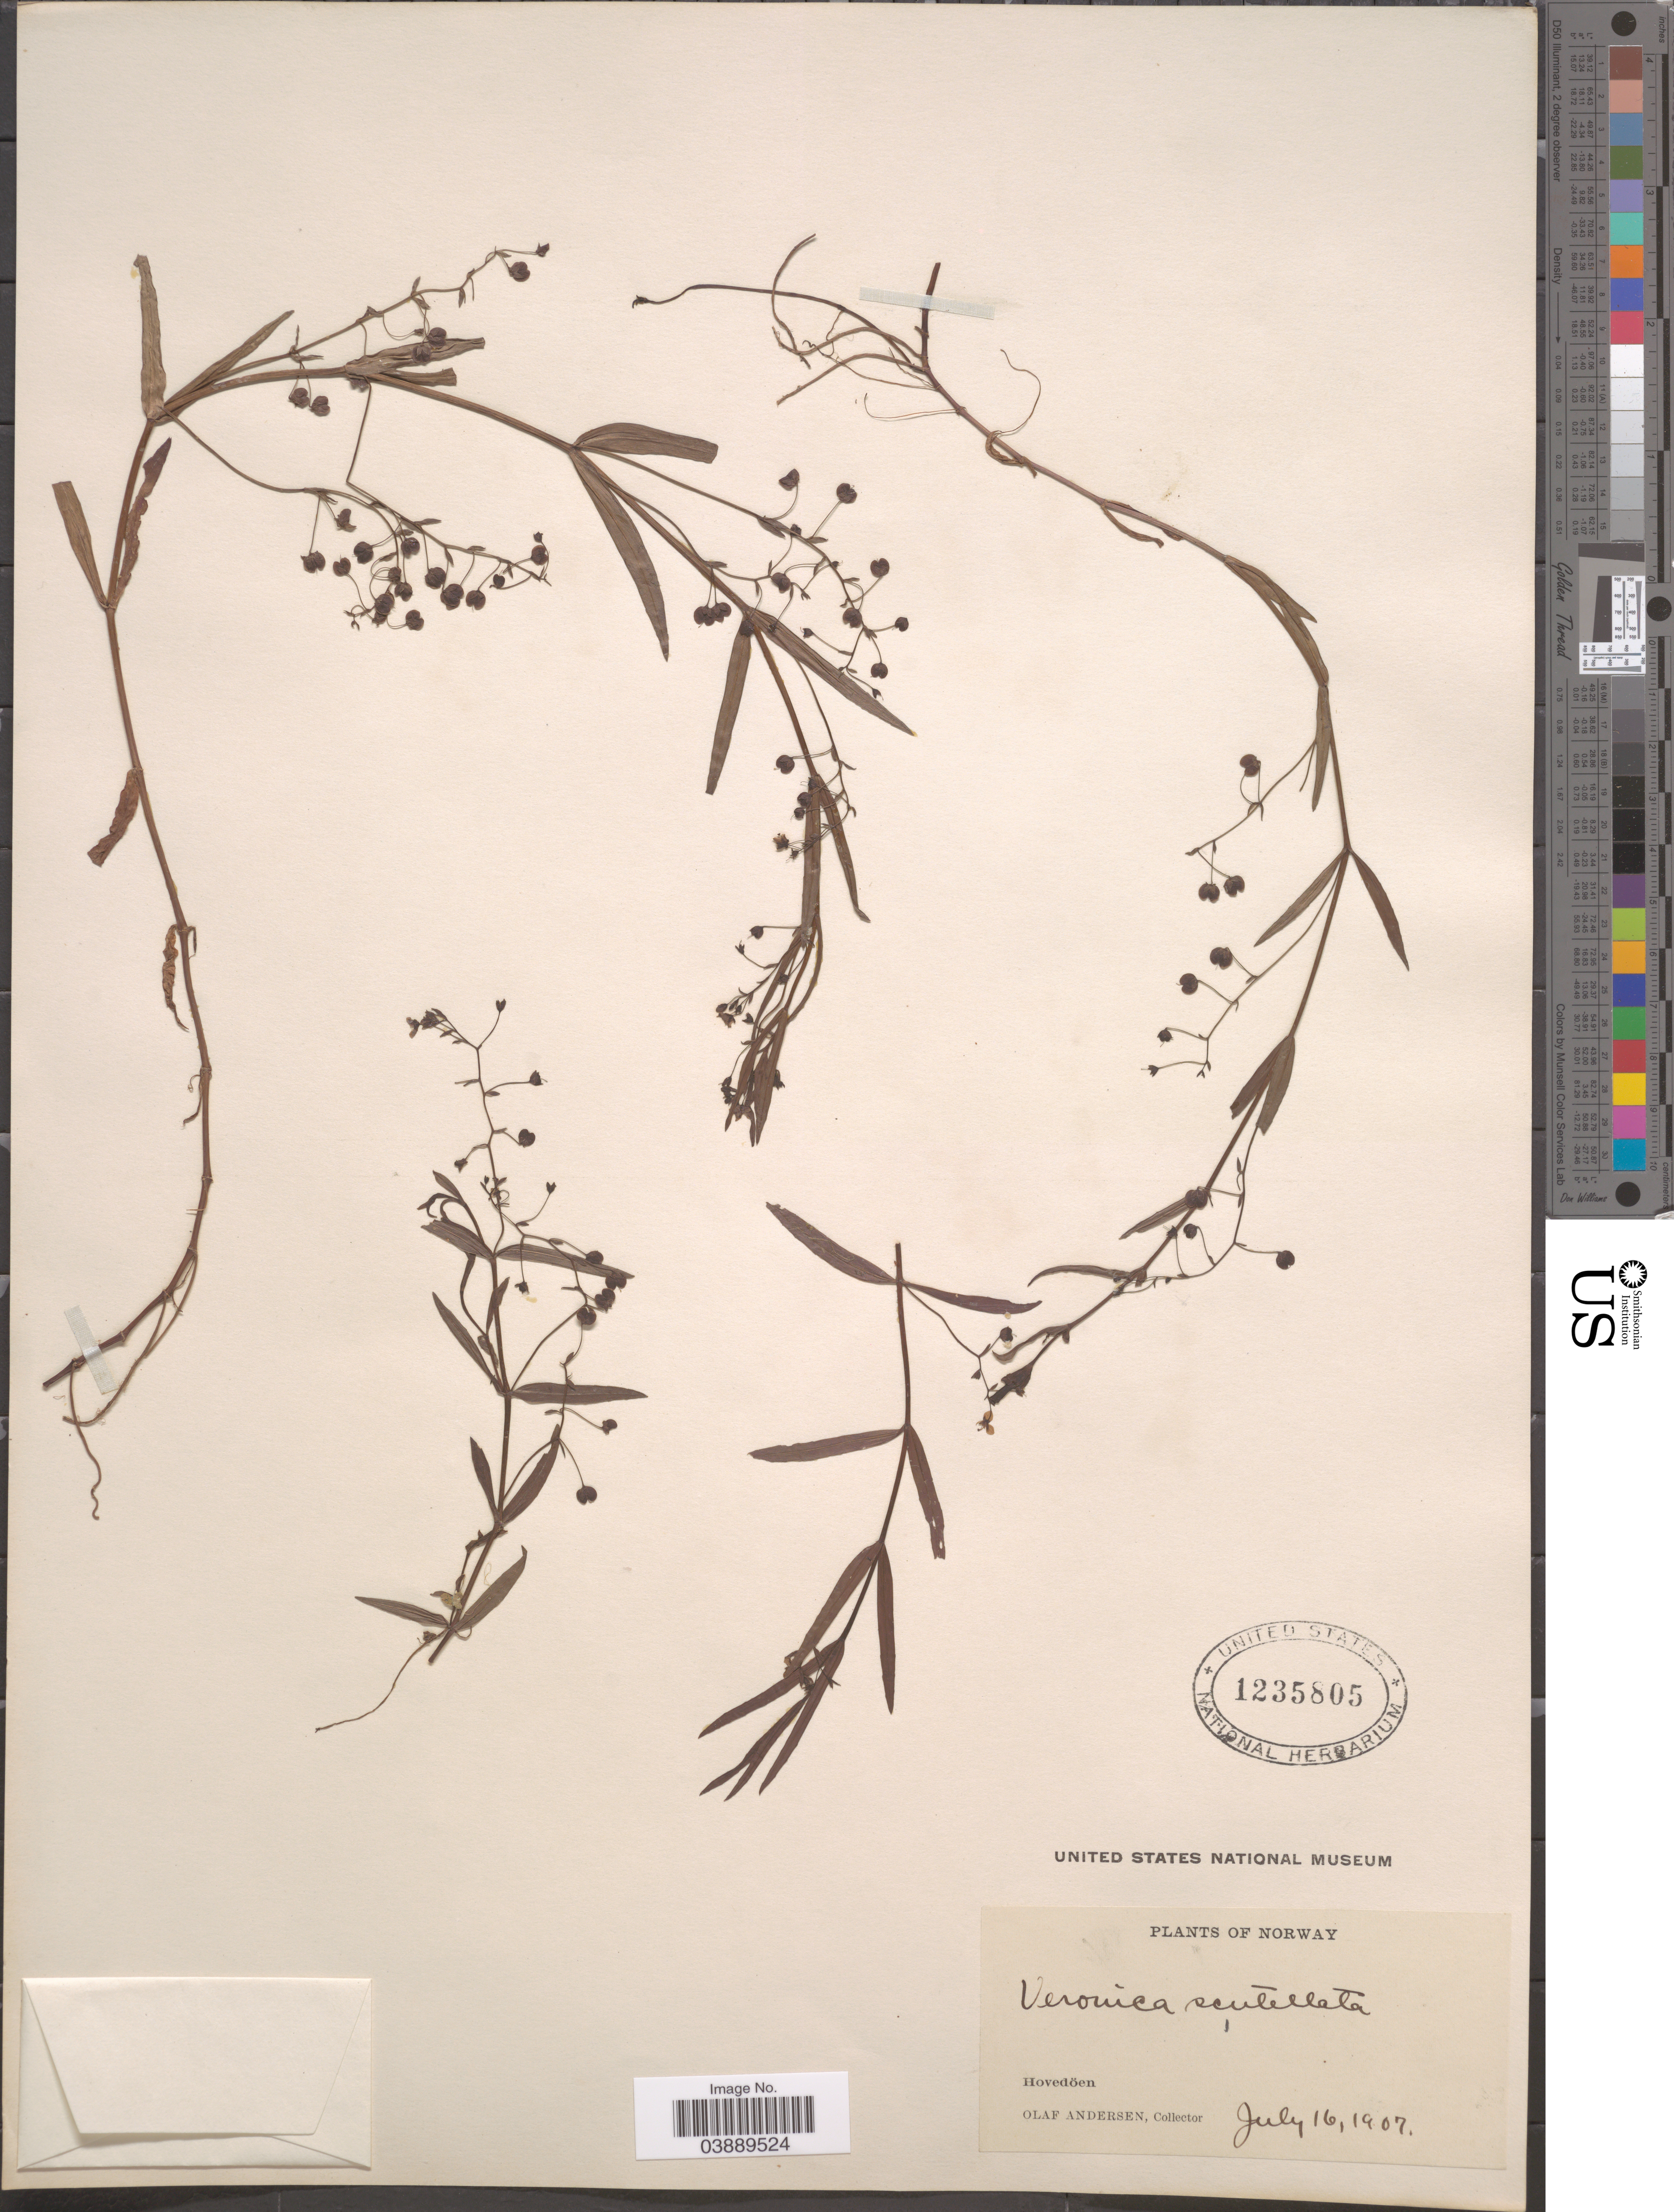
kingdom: Plantae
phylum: Tracheophyta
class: Magnoliopsida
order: Lamiales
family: Plantaginaceae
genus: Veronica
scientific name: Veronica scutellata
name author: L.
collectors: O. Andersen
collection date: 1907-07-16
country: Norway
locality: Hovedöen.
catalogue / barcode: US 1235805